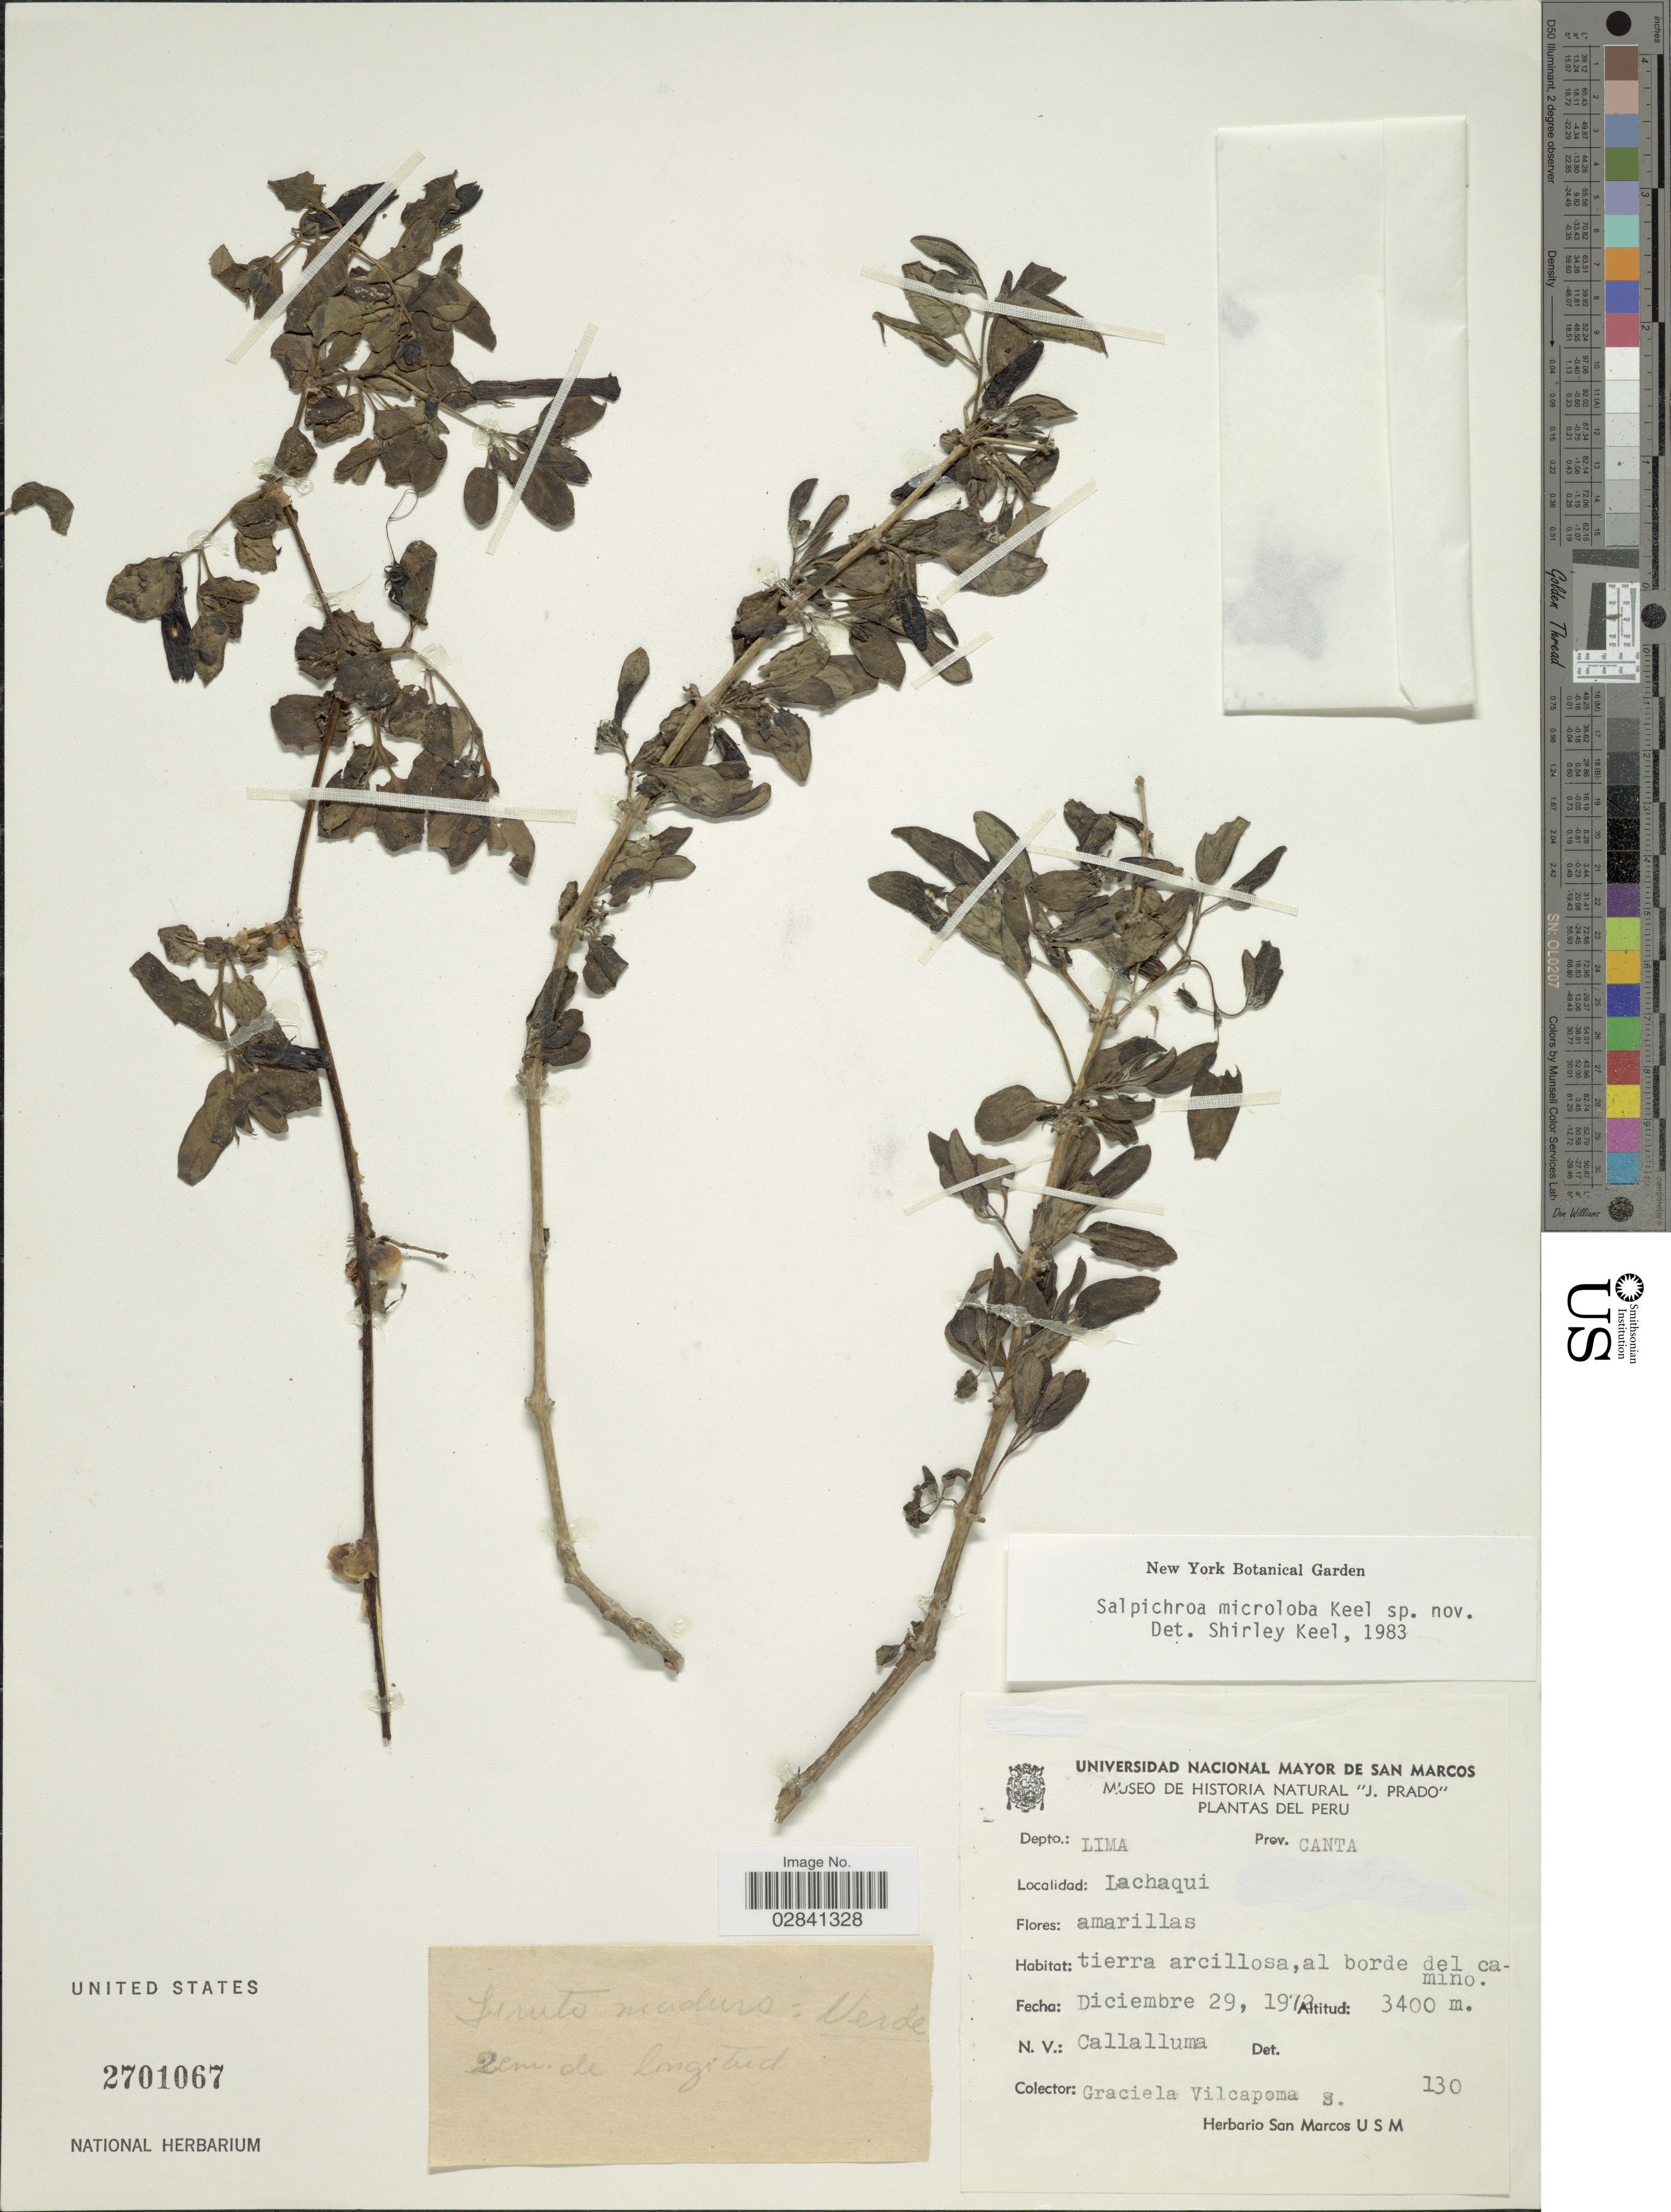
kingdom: Plantae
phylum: Tracheophyta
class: Magnoliopsida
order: Solanales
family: Solanaceae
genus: Salpichroa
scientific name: Salpichroa microloba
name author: Keel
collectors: G. Vilcapoma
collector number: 130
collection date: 1972-12-29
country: Peru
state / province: Lima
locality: Depto.: Lima. Prov. Canta.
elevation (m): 3400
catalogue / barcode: US 2701067